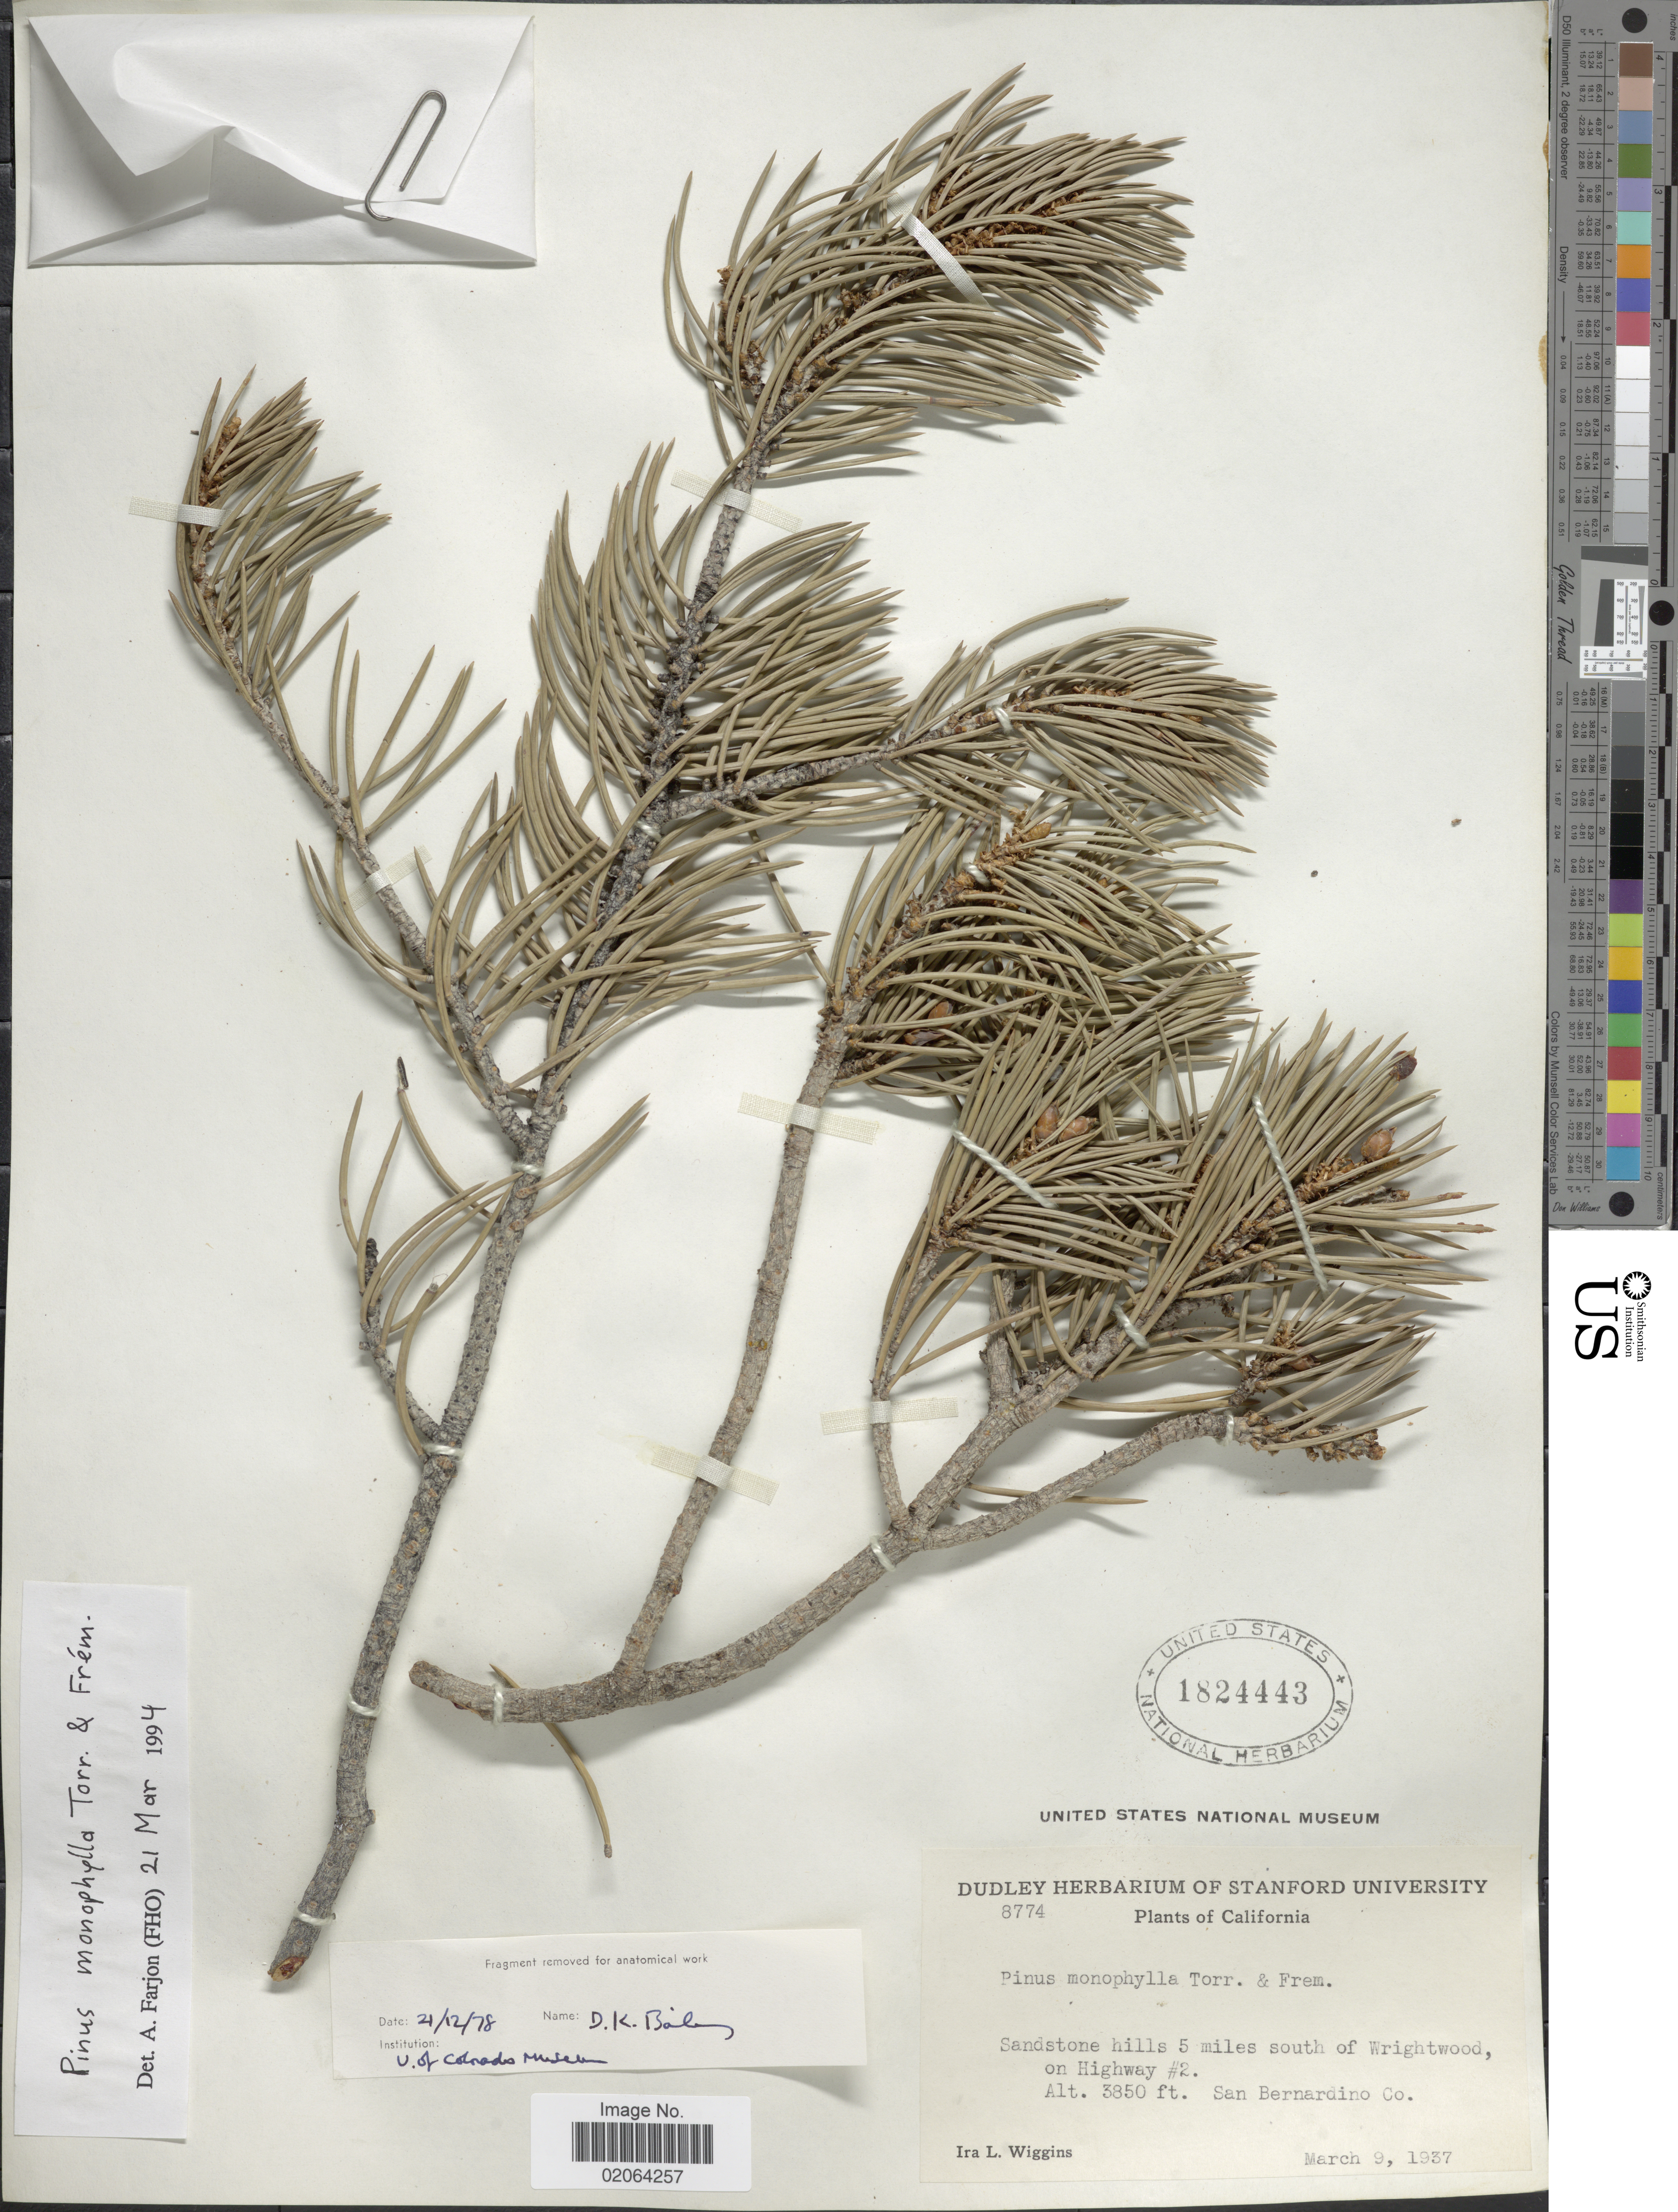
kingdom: Plantae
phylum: Tracheophyta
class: Pinopsida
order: Pinales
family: Pinaceae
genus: Pinus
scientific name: Pinus monophylla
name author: Torr. & Frém.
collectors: I. L. Wiggins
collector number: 8774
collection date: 1937-03-09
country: United States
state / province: California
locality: California, Sandstone hills 5 miles south of Wrightwood on Highway #2.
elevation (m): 1173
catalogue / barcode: US 1824443